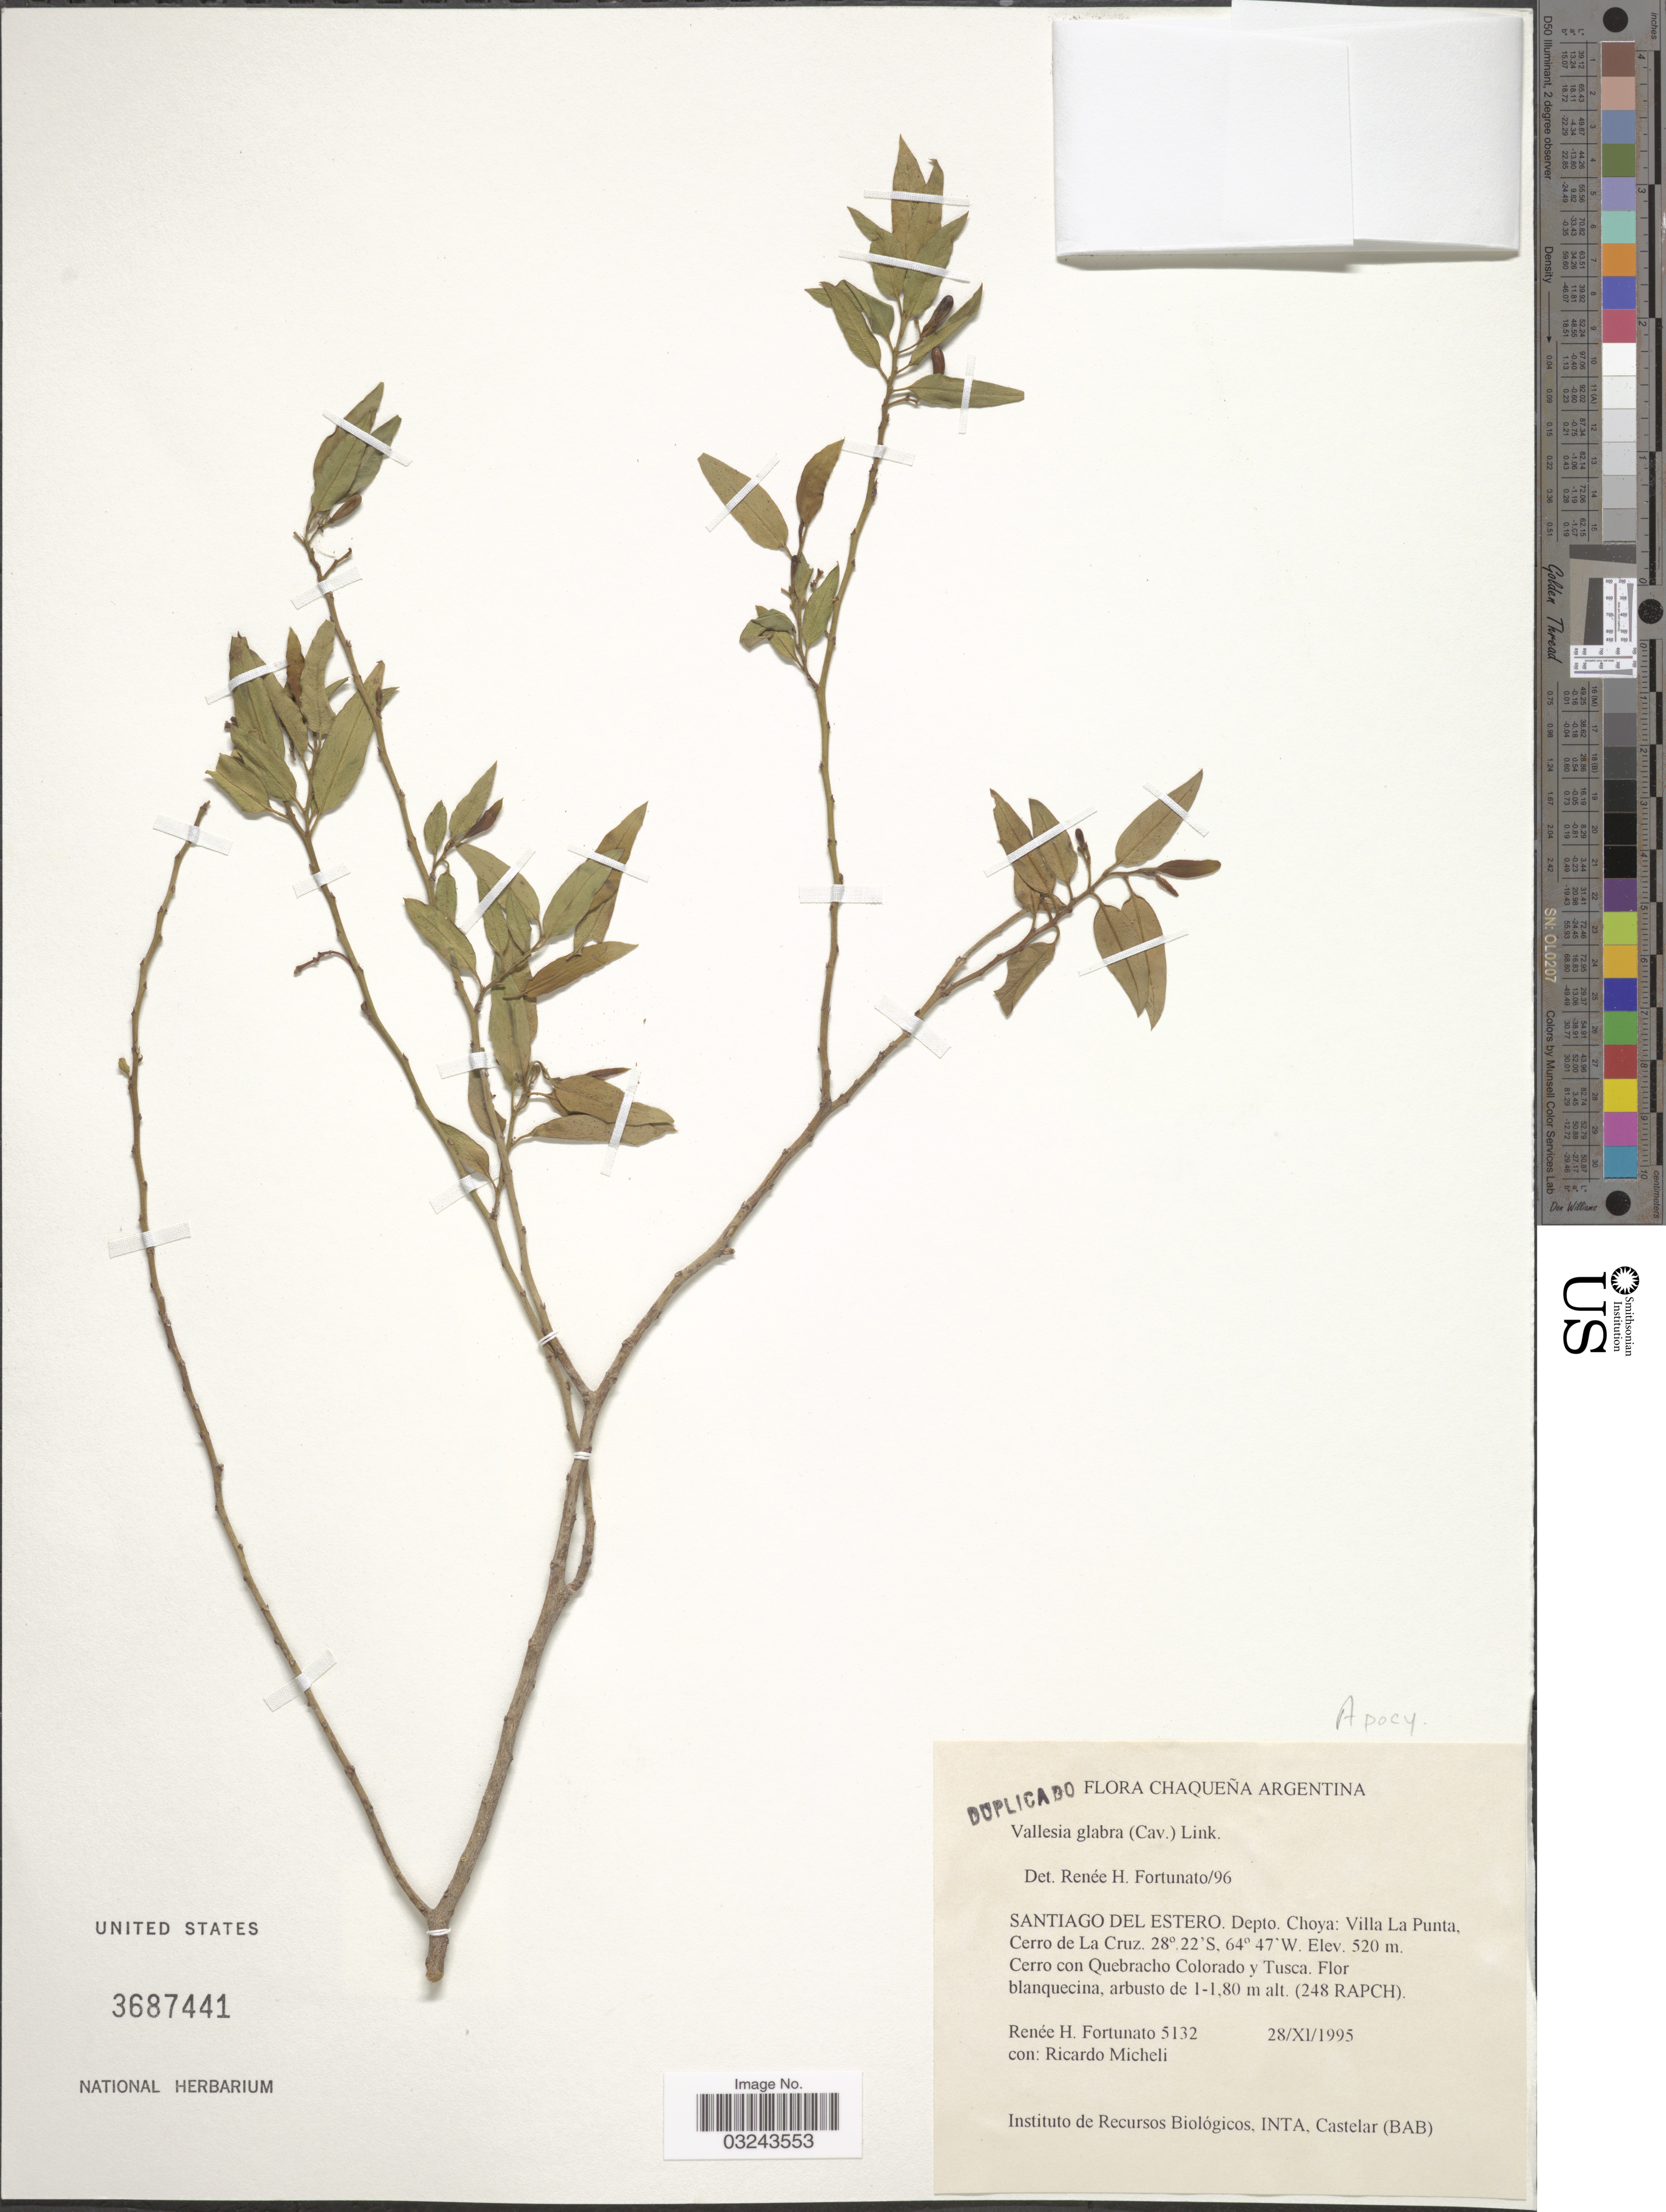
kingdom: Plantae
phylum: Tracheophyta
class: Magnoliopsida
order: Gentianales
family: Apocynaceae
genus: Vallesia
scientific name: Vallesia glabra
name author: (Cav.) Link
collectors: R. H. Fortunato & R. Micheli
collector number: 5132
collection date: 1995-11-28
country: Argentina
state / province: Santiago del Estero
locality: Depto. Choya: Villa La Punta, Cerro de La Cruz, Cerro con Quebracho Colorado y Tusca.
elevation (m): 520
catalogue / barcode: US 3687441